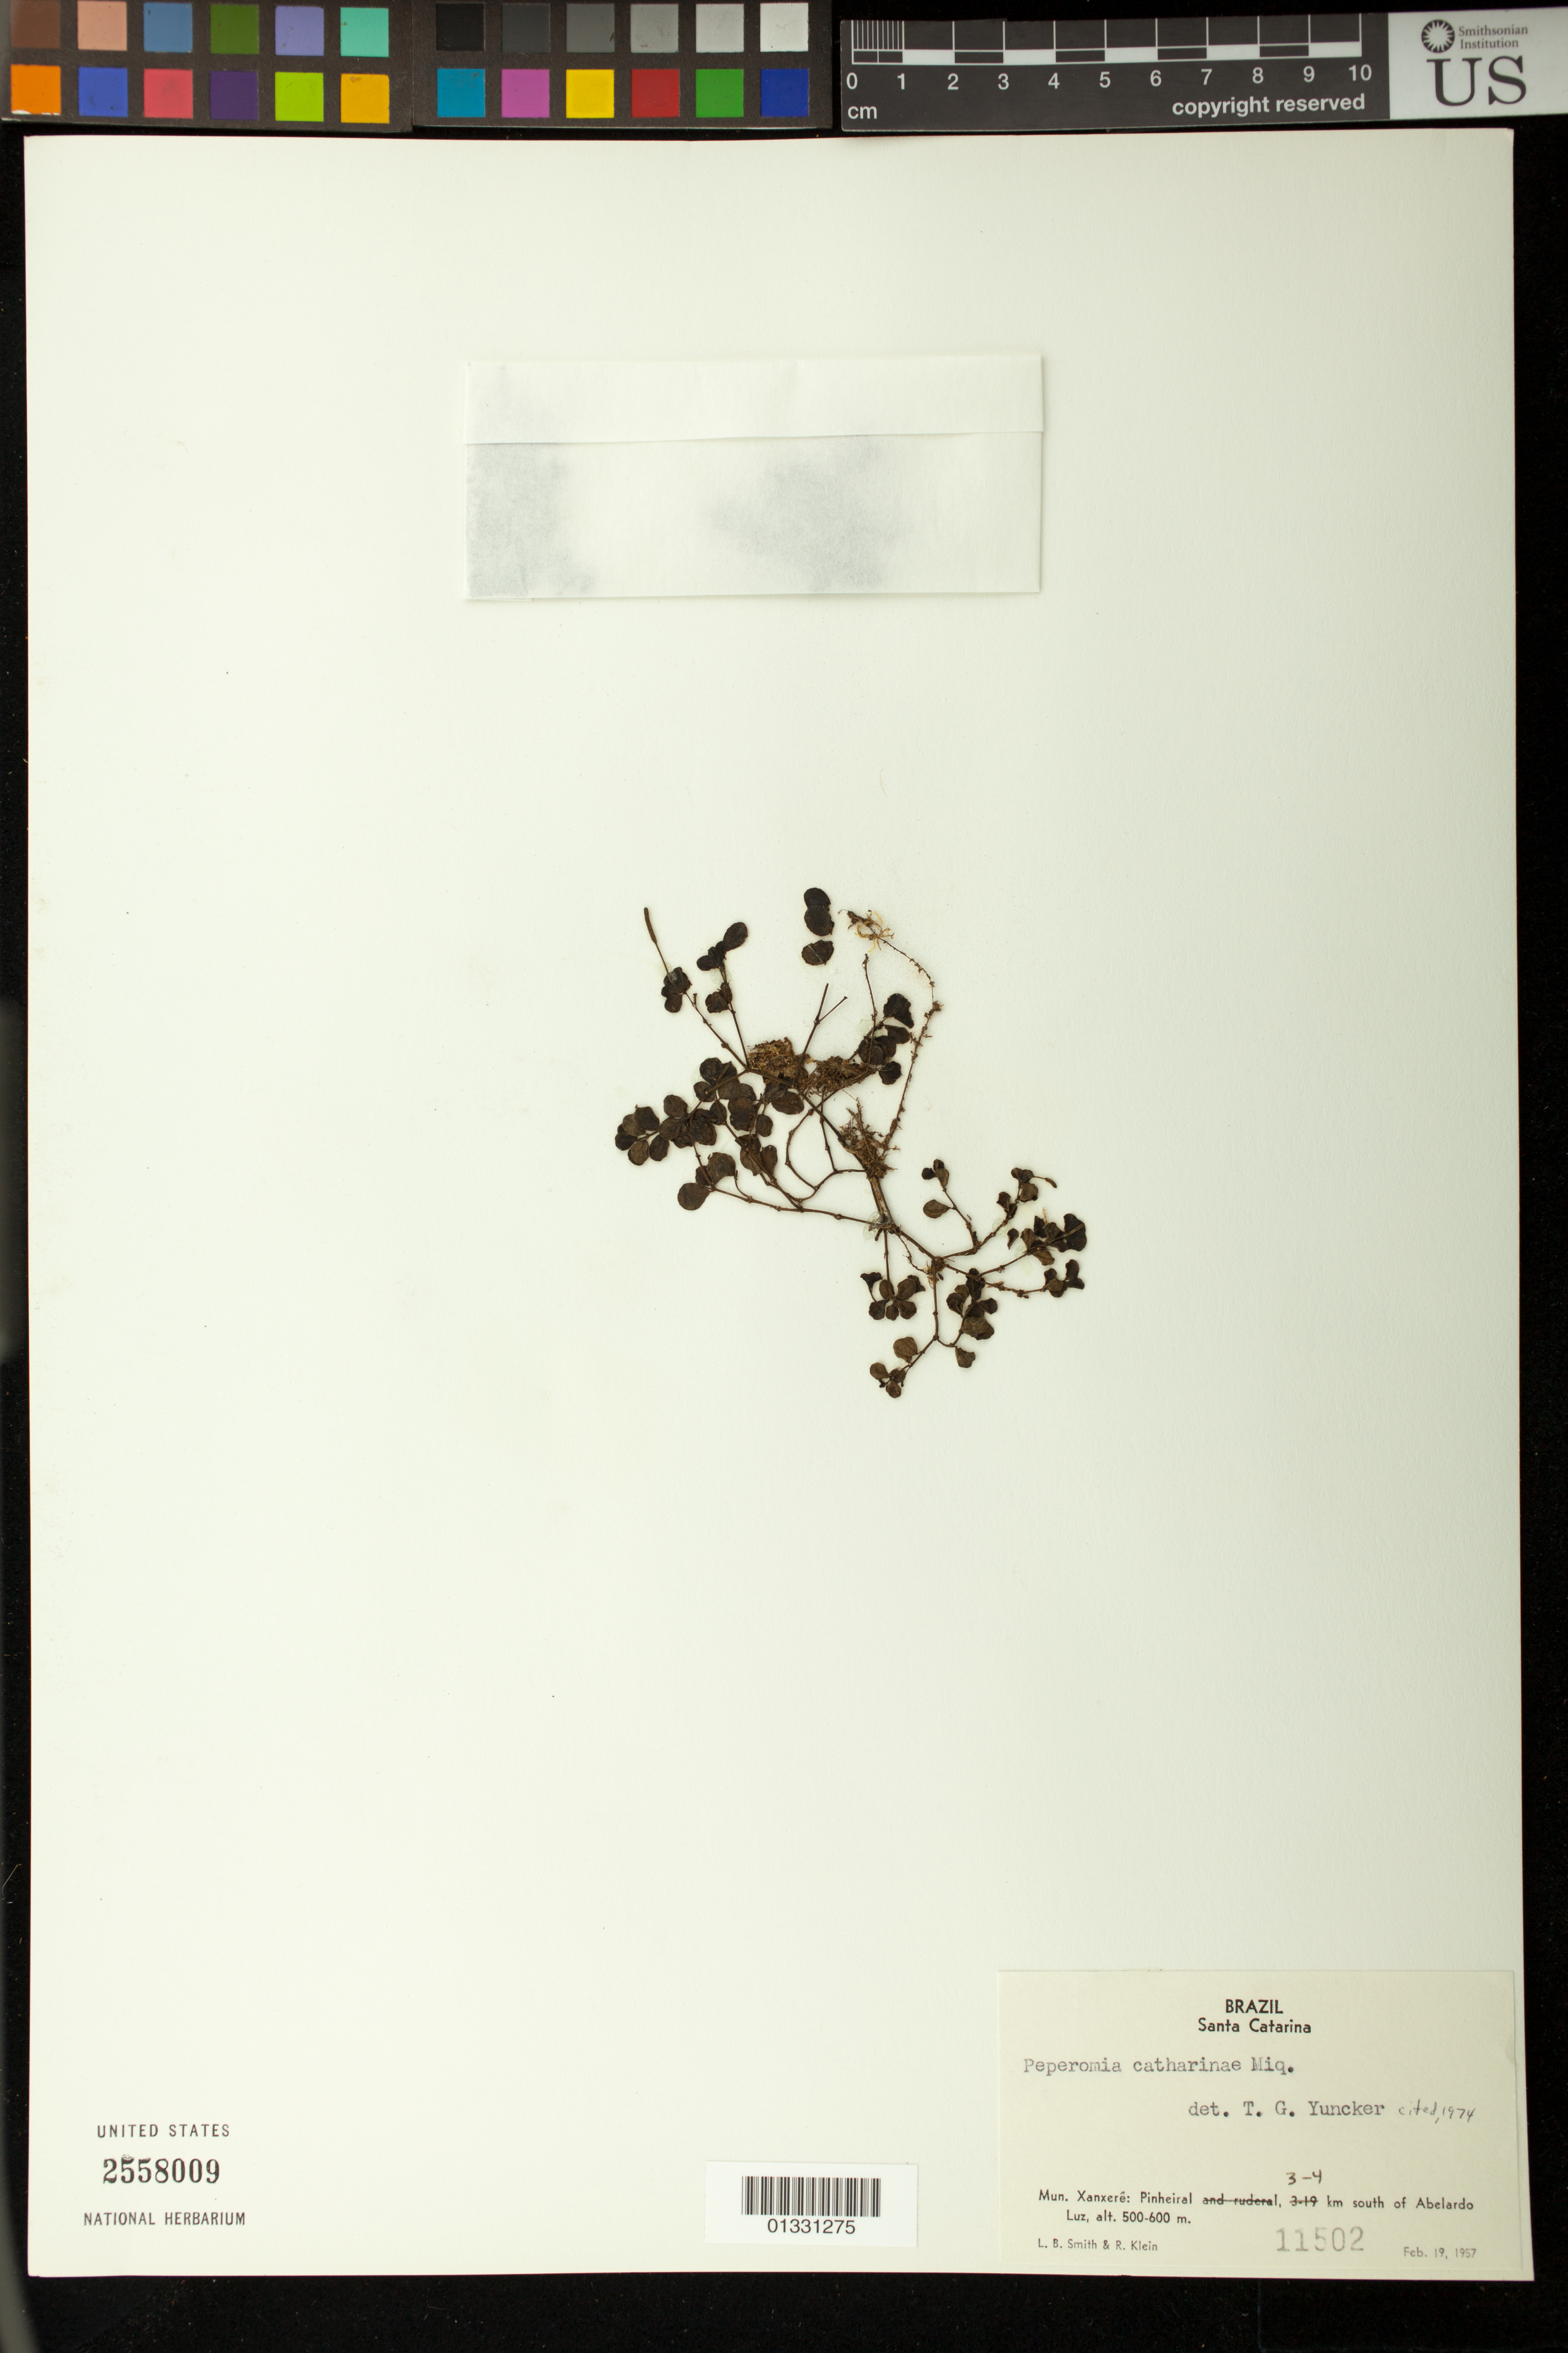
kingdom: Plantae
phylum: Tracheophyta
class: Magnoliopsida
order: Piperales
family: Piperaceae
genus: Peperomia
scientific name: Peperomia catharinae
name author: Miq.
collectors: L. Smith & R. Klein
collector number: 11502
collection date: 1957-02-19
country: Brazil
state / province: Santa Catarina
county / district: Xanxerê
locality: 3-4 km South of Abelardo Luz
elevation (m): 500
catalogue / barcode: US 2558009